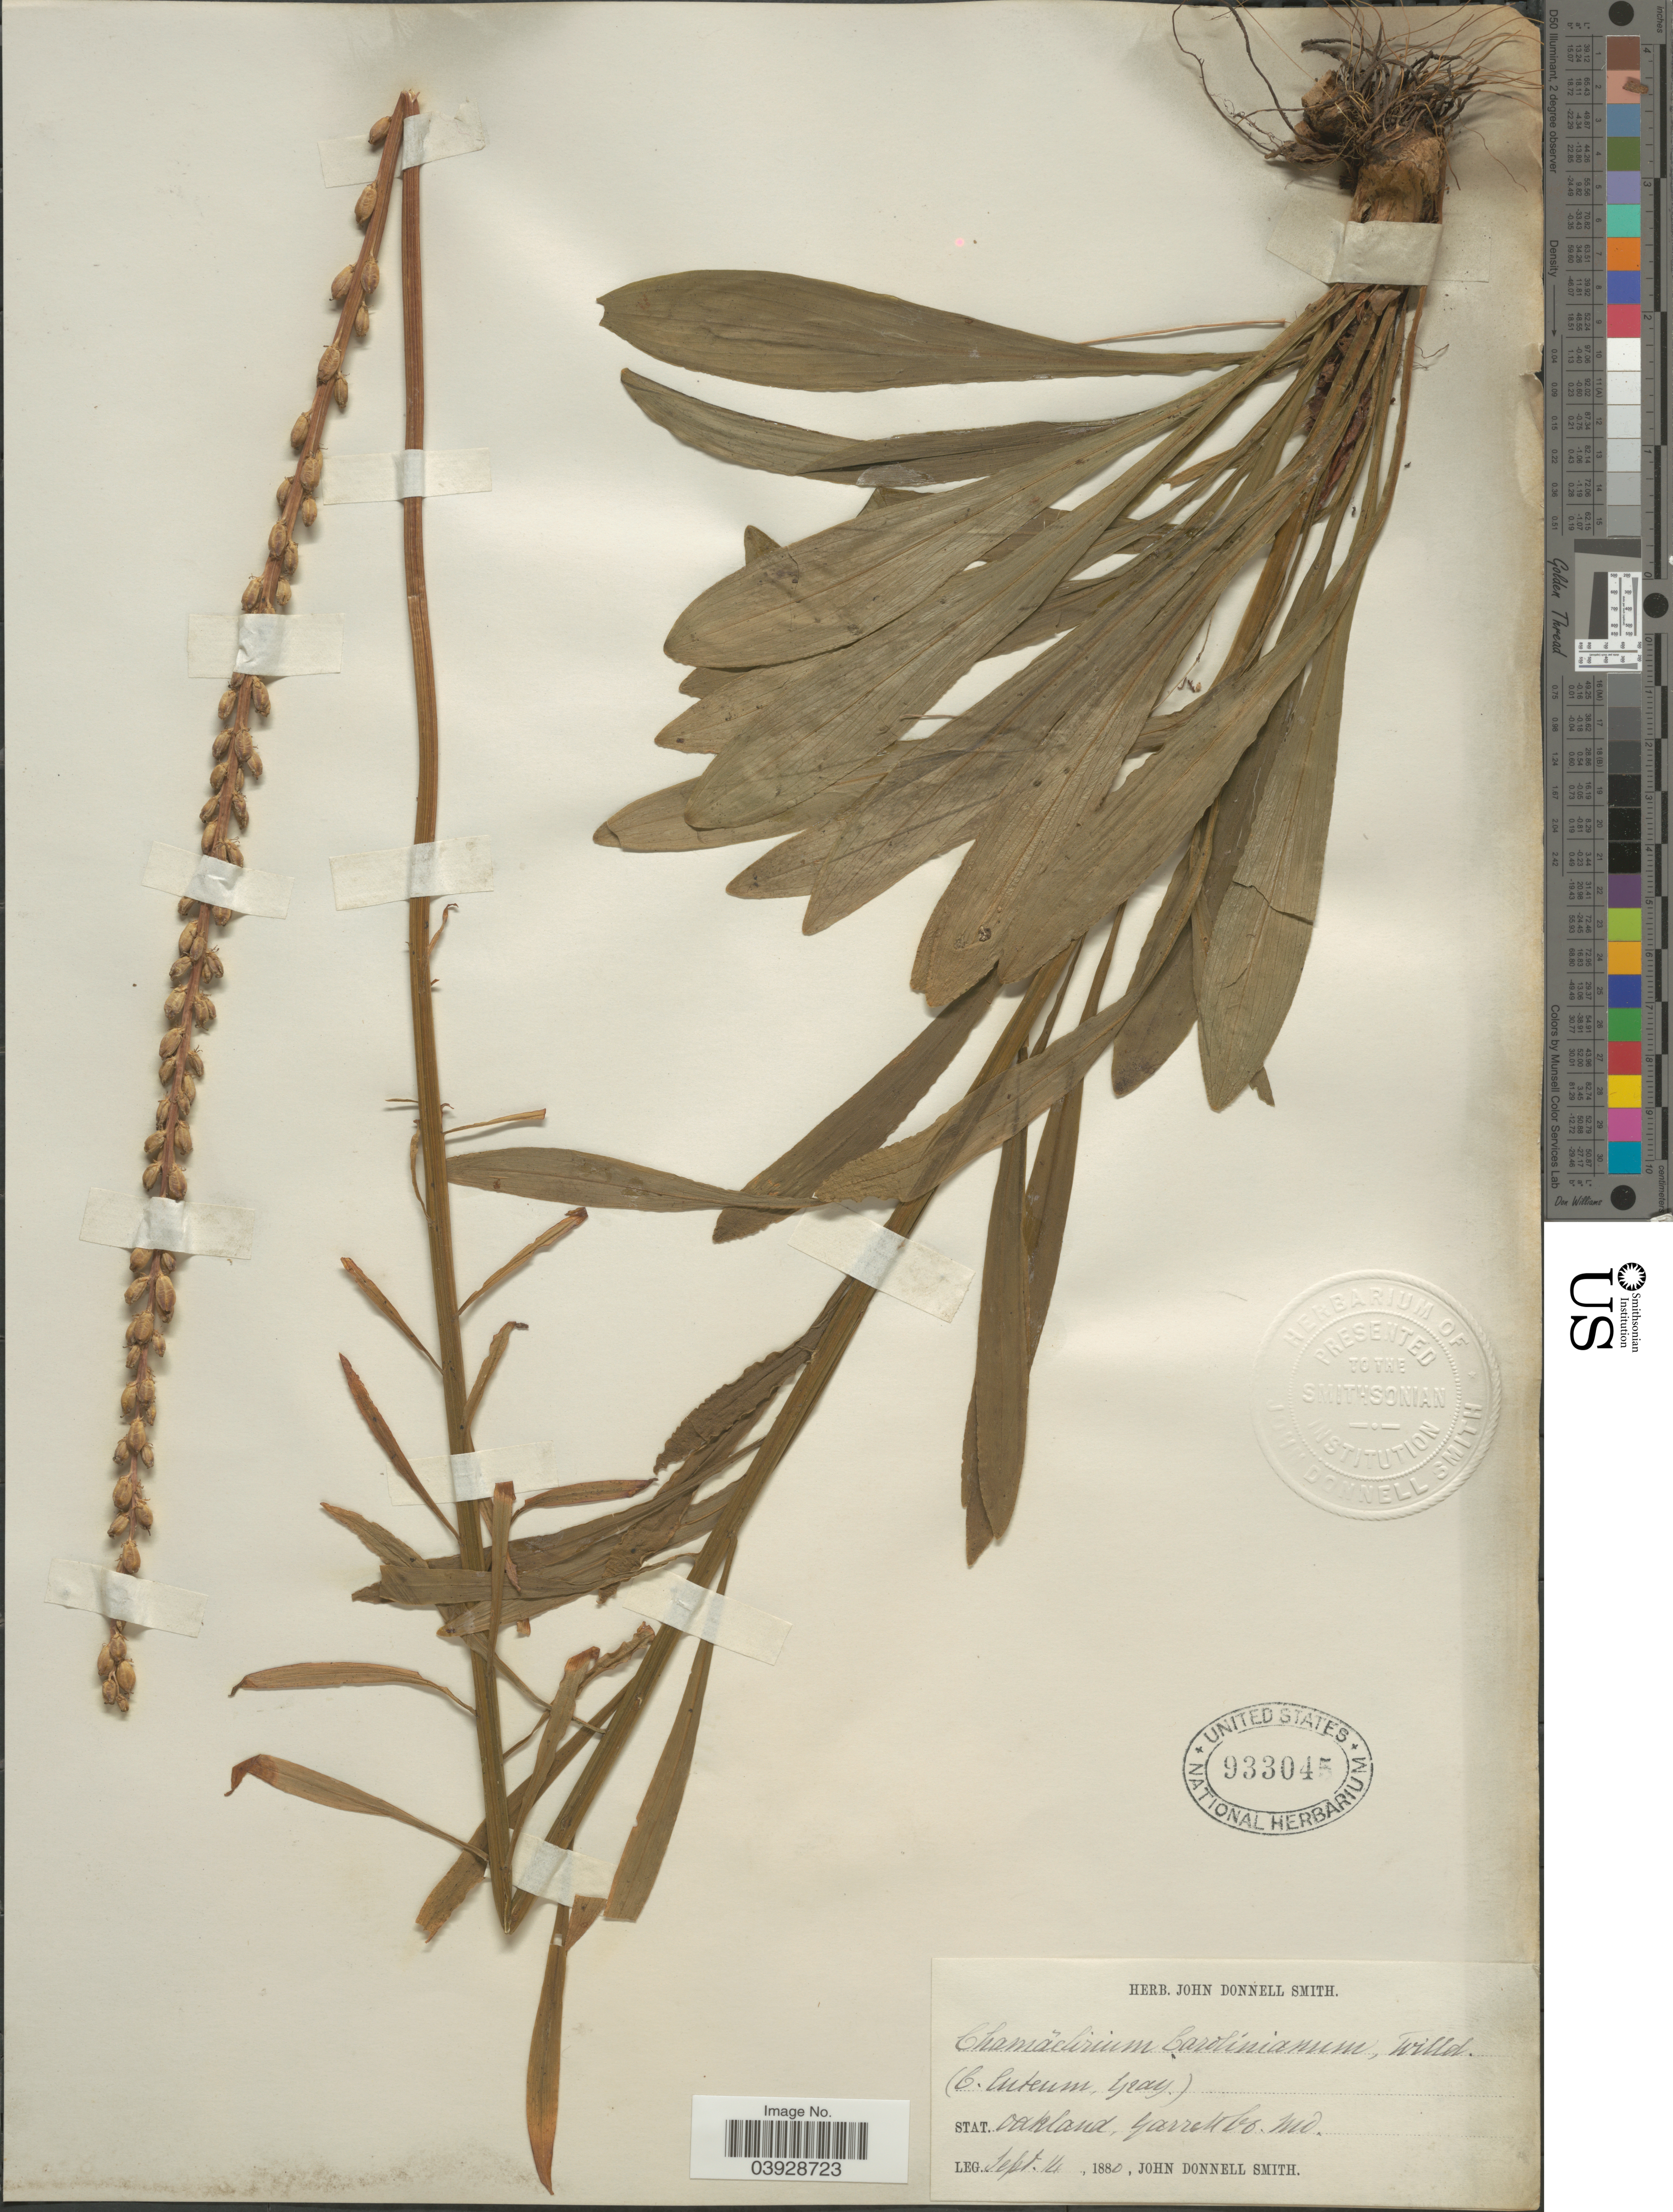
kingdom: Plantae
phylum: Tracheophyta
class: Liliopsida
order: Liliales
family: Melanthiaceae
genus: Chamaelirium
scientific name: Chamaelirium luteum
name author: (L.) A. Gray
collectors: J. Donnell Smith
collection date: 1880-09-14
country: United States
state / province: Maryland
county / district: Garrett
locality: Stat. Oakland, Garrett Co.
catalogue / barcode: US 933045